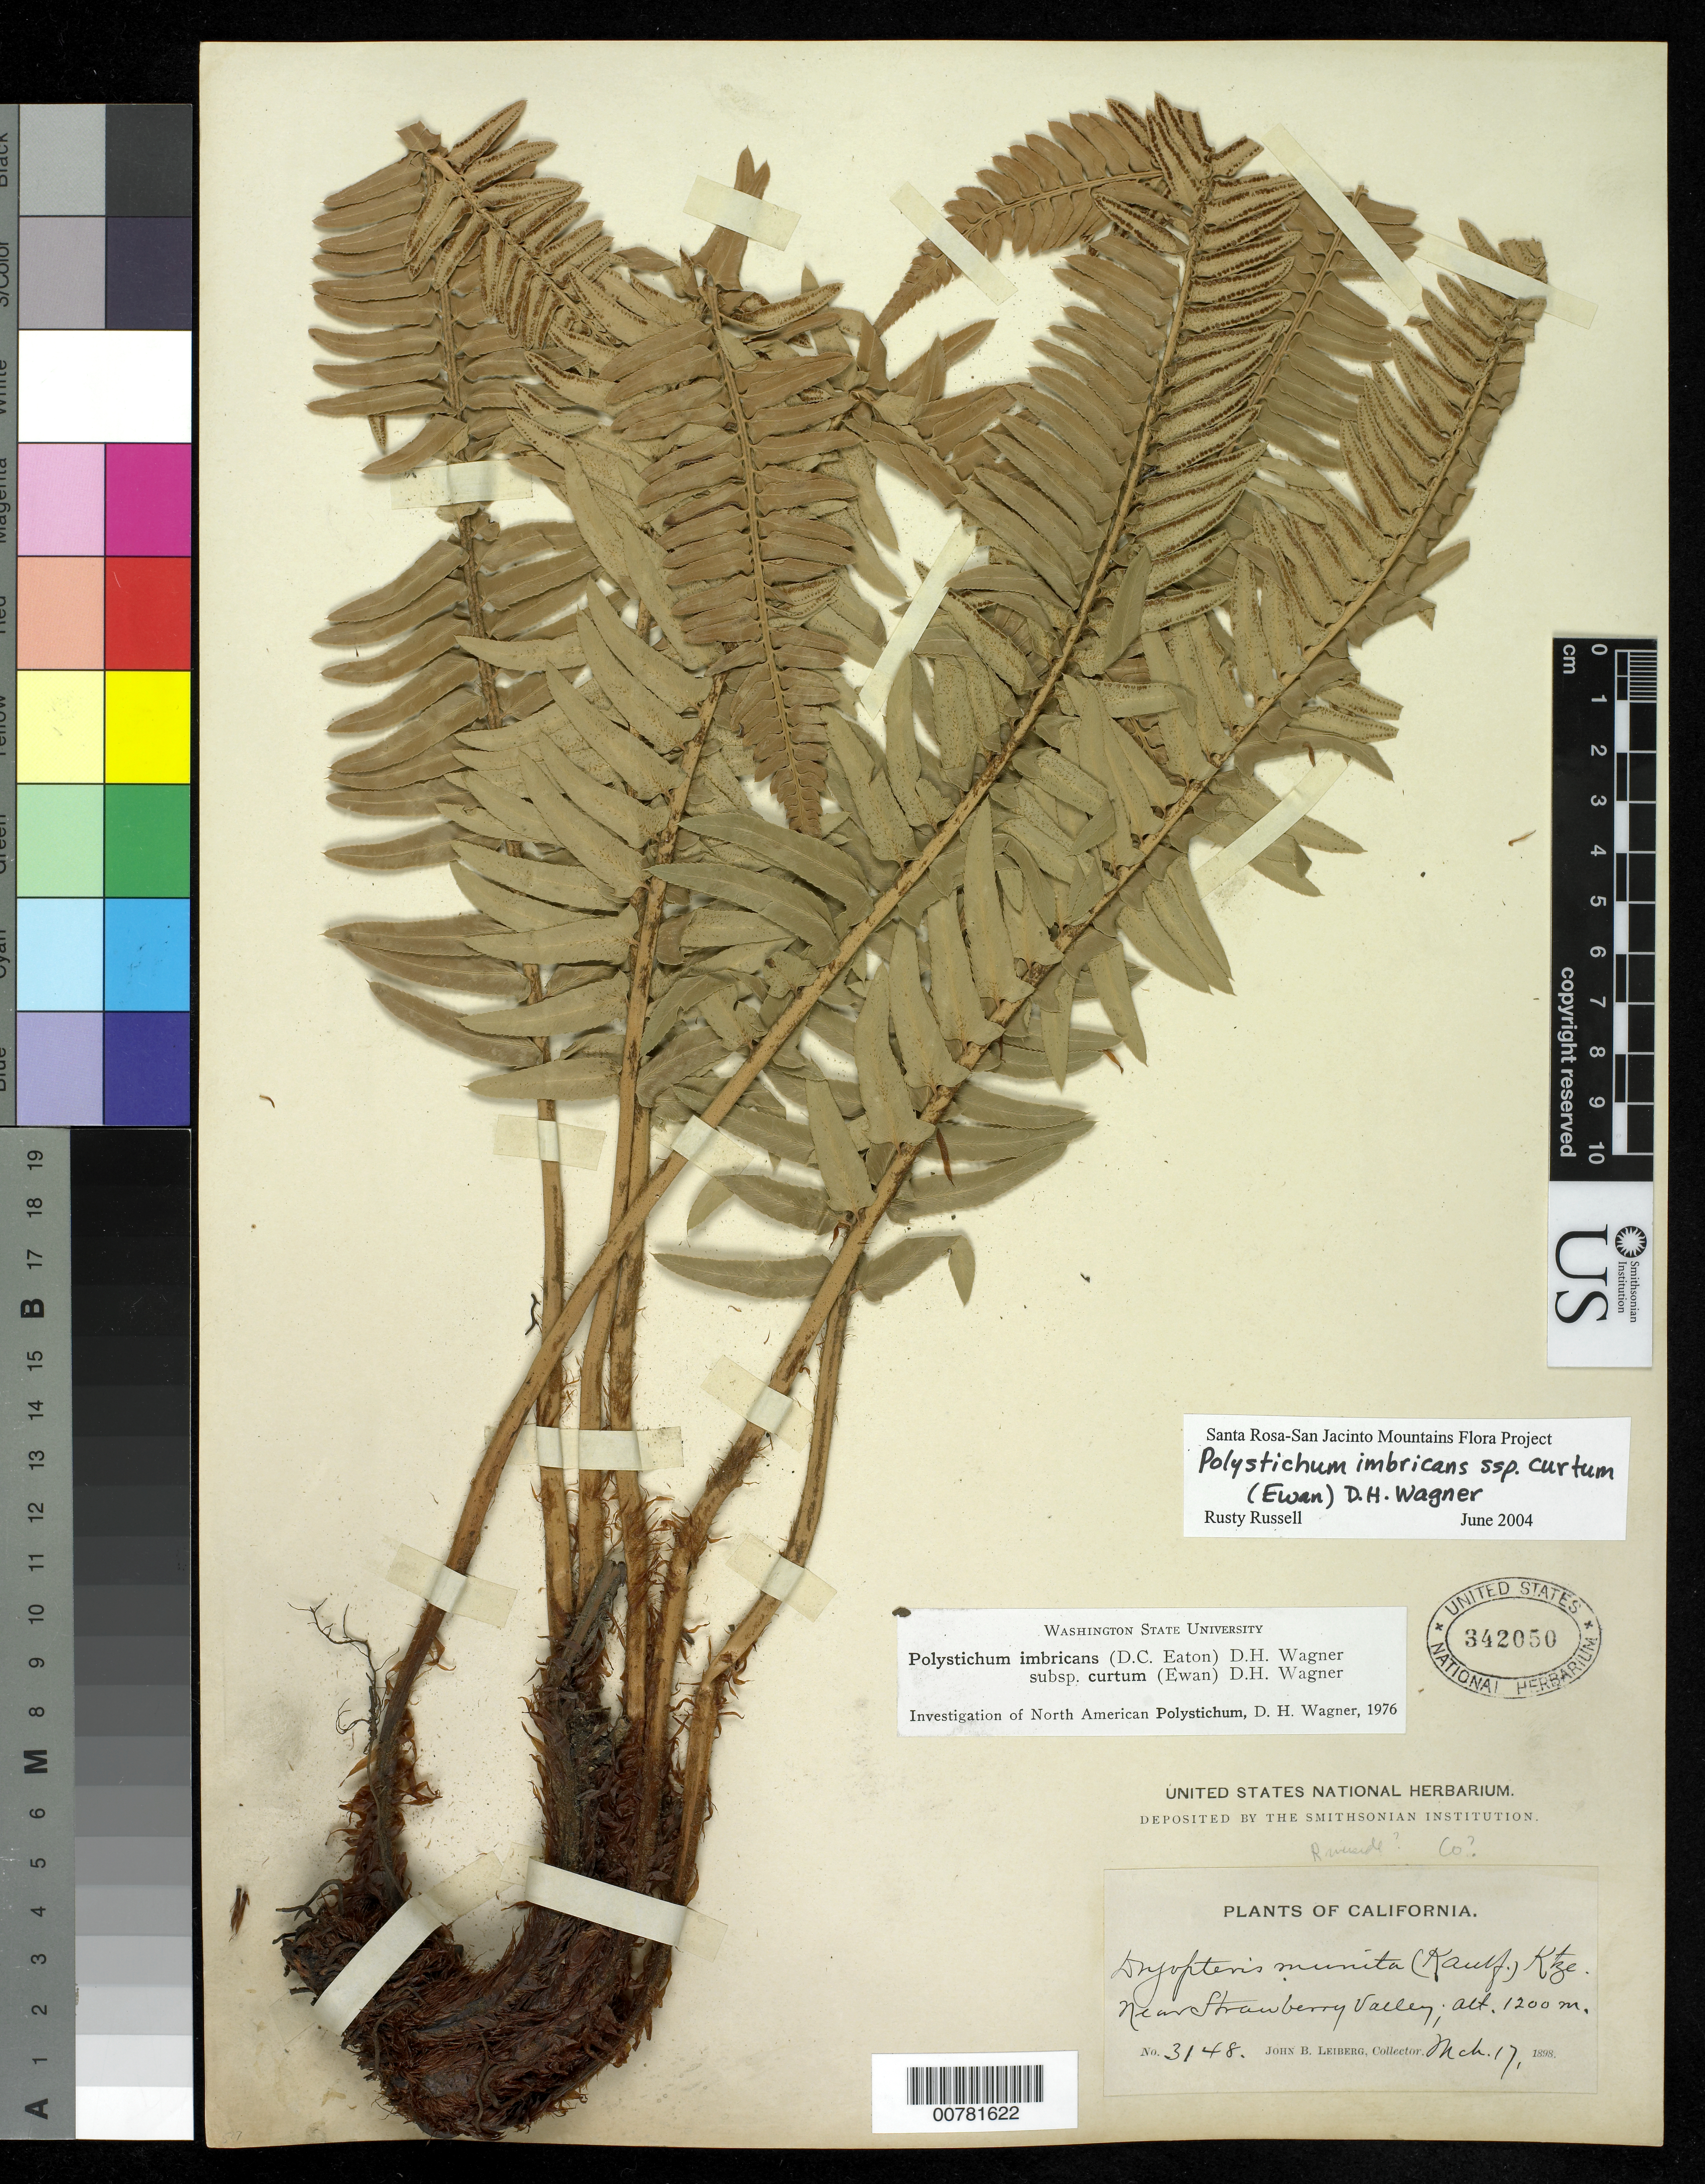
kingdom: Plantae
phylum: Tracheophyta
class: Polypodiopsida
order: Polypodiales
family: Dryopteridaceae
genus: Polystichum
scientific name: Polystichum imbricans subsp. curtum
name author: (Ewan) D.H. Wagner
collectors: J. B. Leiberg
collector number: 3148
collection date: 1898-03-17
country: United States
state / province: California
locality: Near strawberry valley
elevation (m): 1200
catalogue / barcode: US 342050